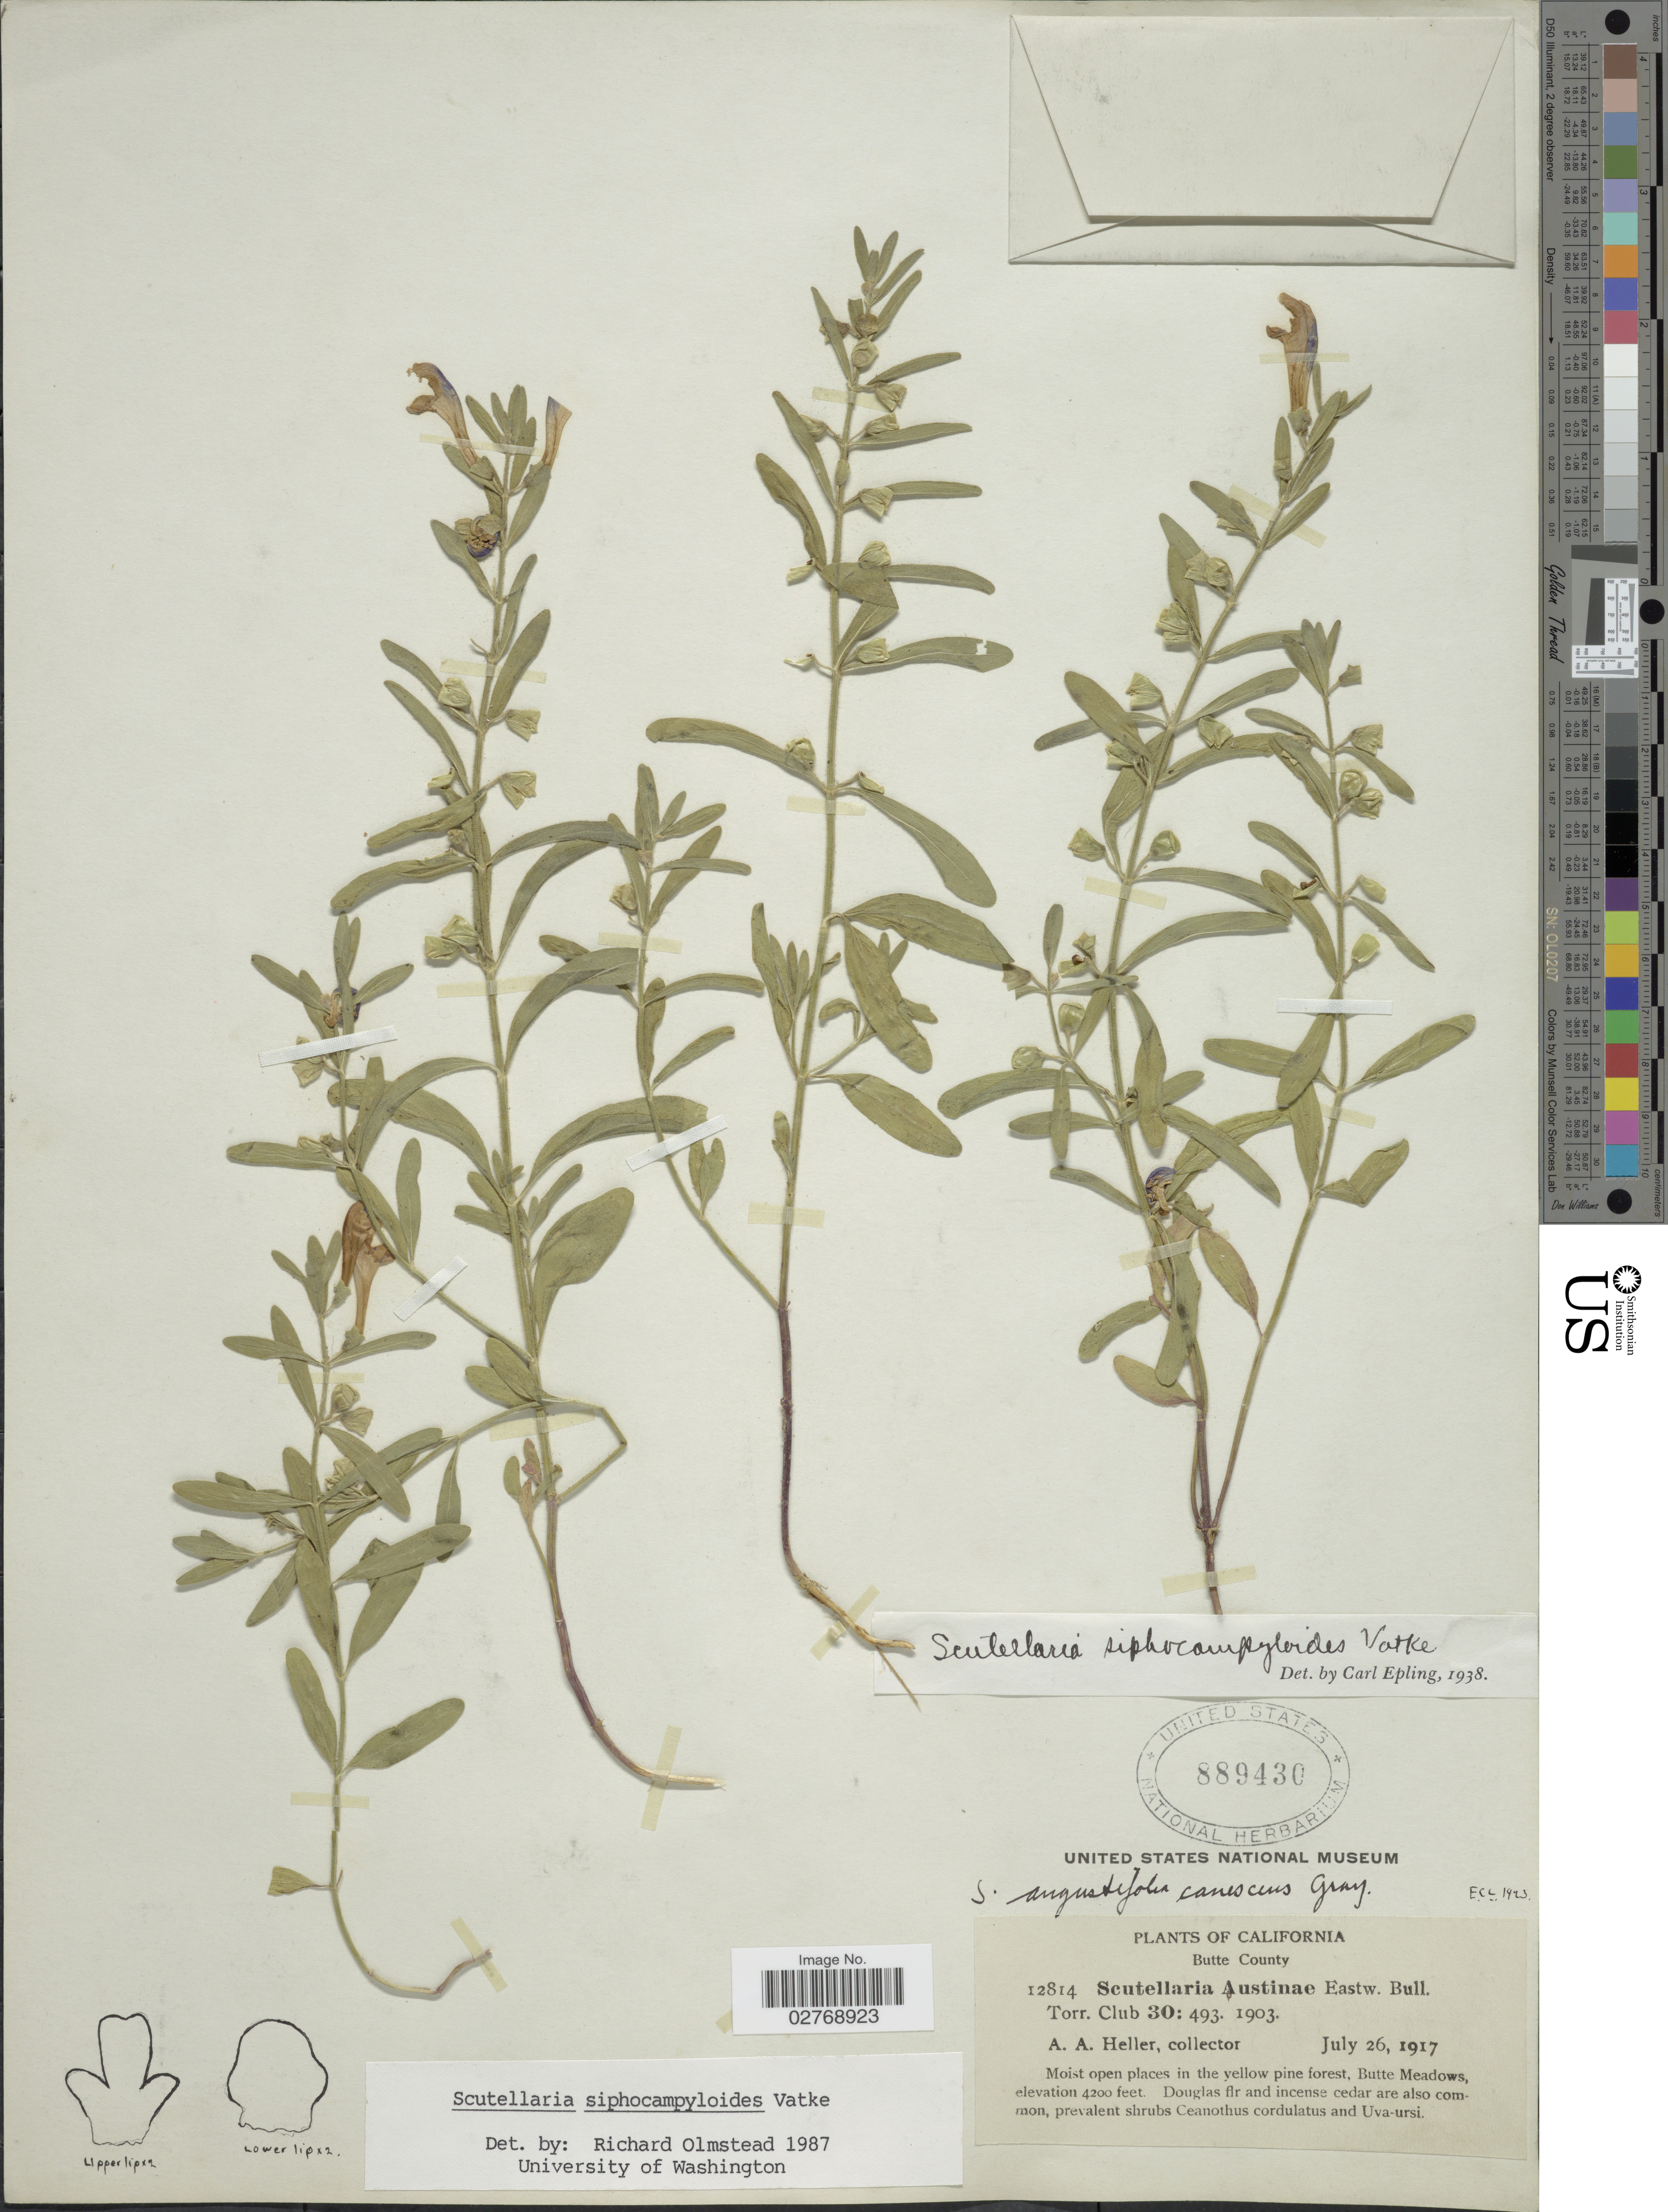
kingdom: Plantae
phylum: Tracheophyta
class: Magnoliopsida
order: Lamiales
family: Lamiaceae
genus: Scutellaria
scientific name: Scutellaria siphocampyloides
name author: Vatke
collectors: A. A. Heller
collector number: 12814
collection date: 1917-07-26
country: United States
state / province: California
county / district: Butte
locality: Butte County. Butte Meadows.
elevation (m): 1280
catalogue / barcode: US 889430